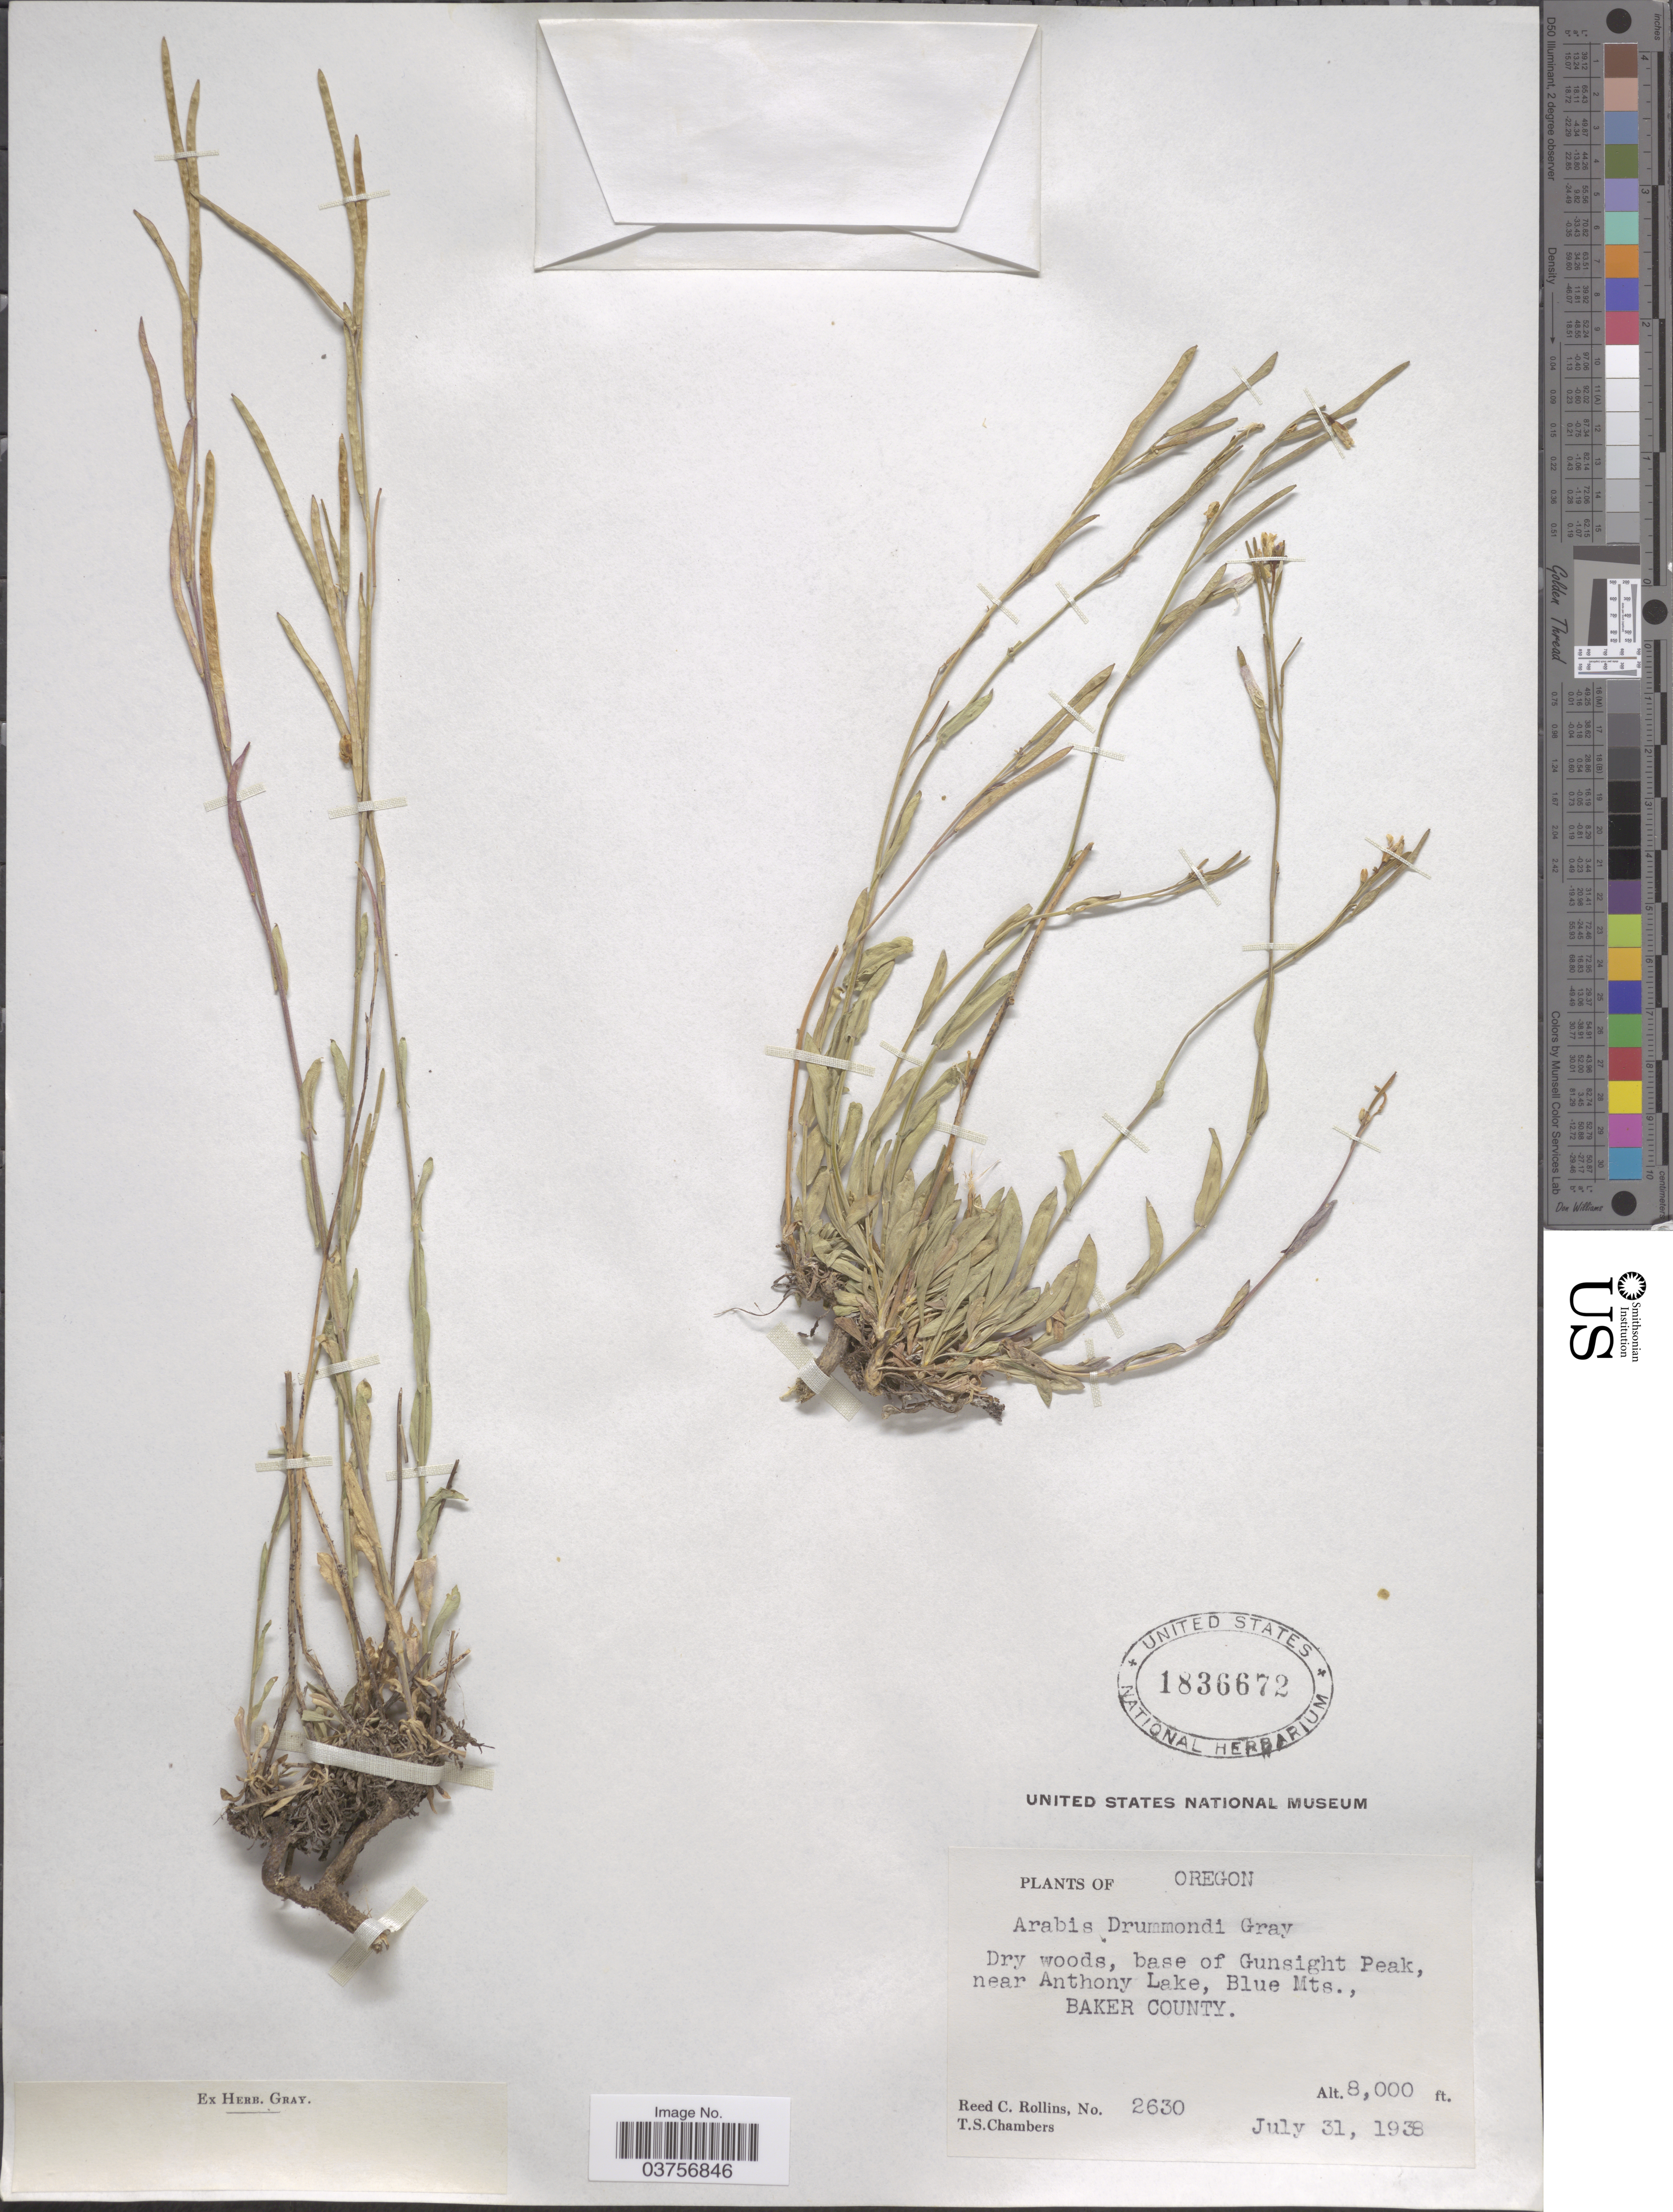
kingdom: Plantae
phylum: Tracheophyta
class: Magnoliopsida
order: Brassicales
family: Brassicaceae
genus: Arabis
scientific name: Arabis drummondii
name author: A. Gray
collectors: R. C. Rollins & T. Chambers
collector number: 2630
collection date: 1938-07-31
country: United States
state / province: Oregon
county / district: Baker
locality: Dry woods, base of Gunsight Peak, near Anthony Lake, Blue Mts., Baker County.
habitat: dry woods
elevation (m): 2438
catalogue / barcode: US 1836672